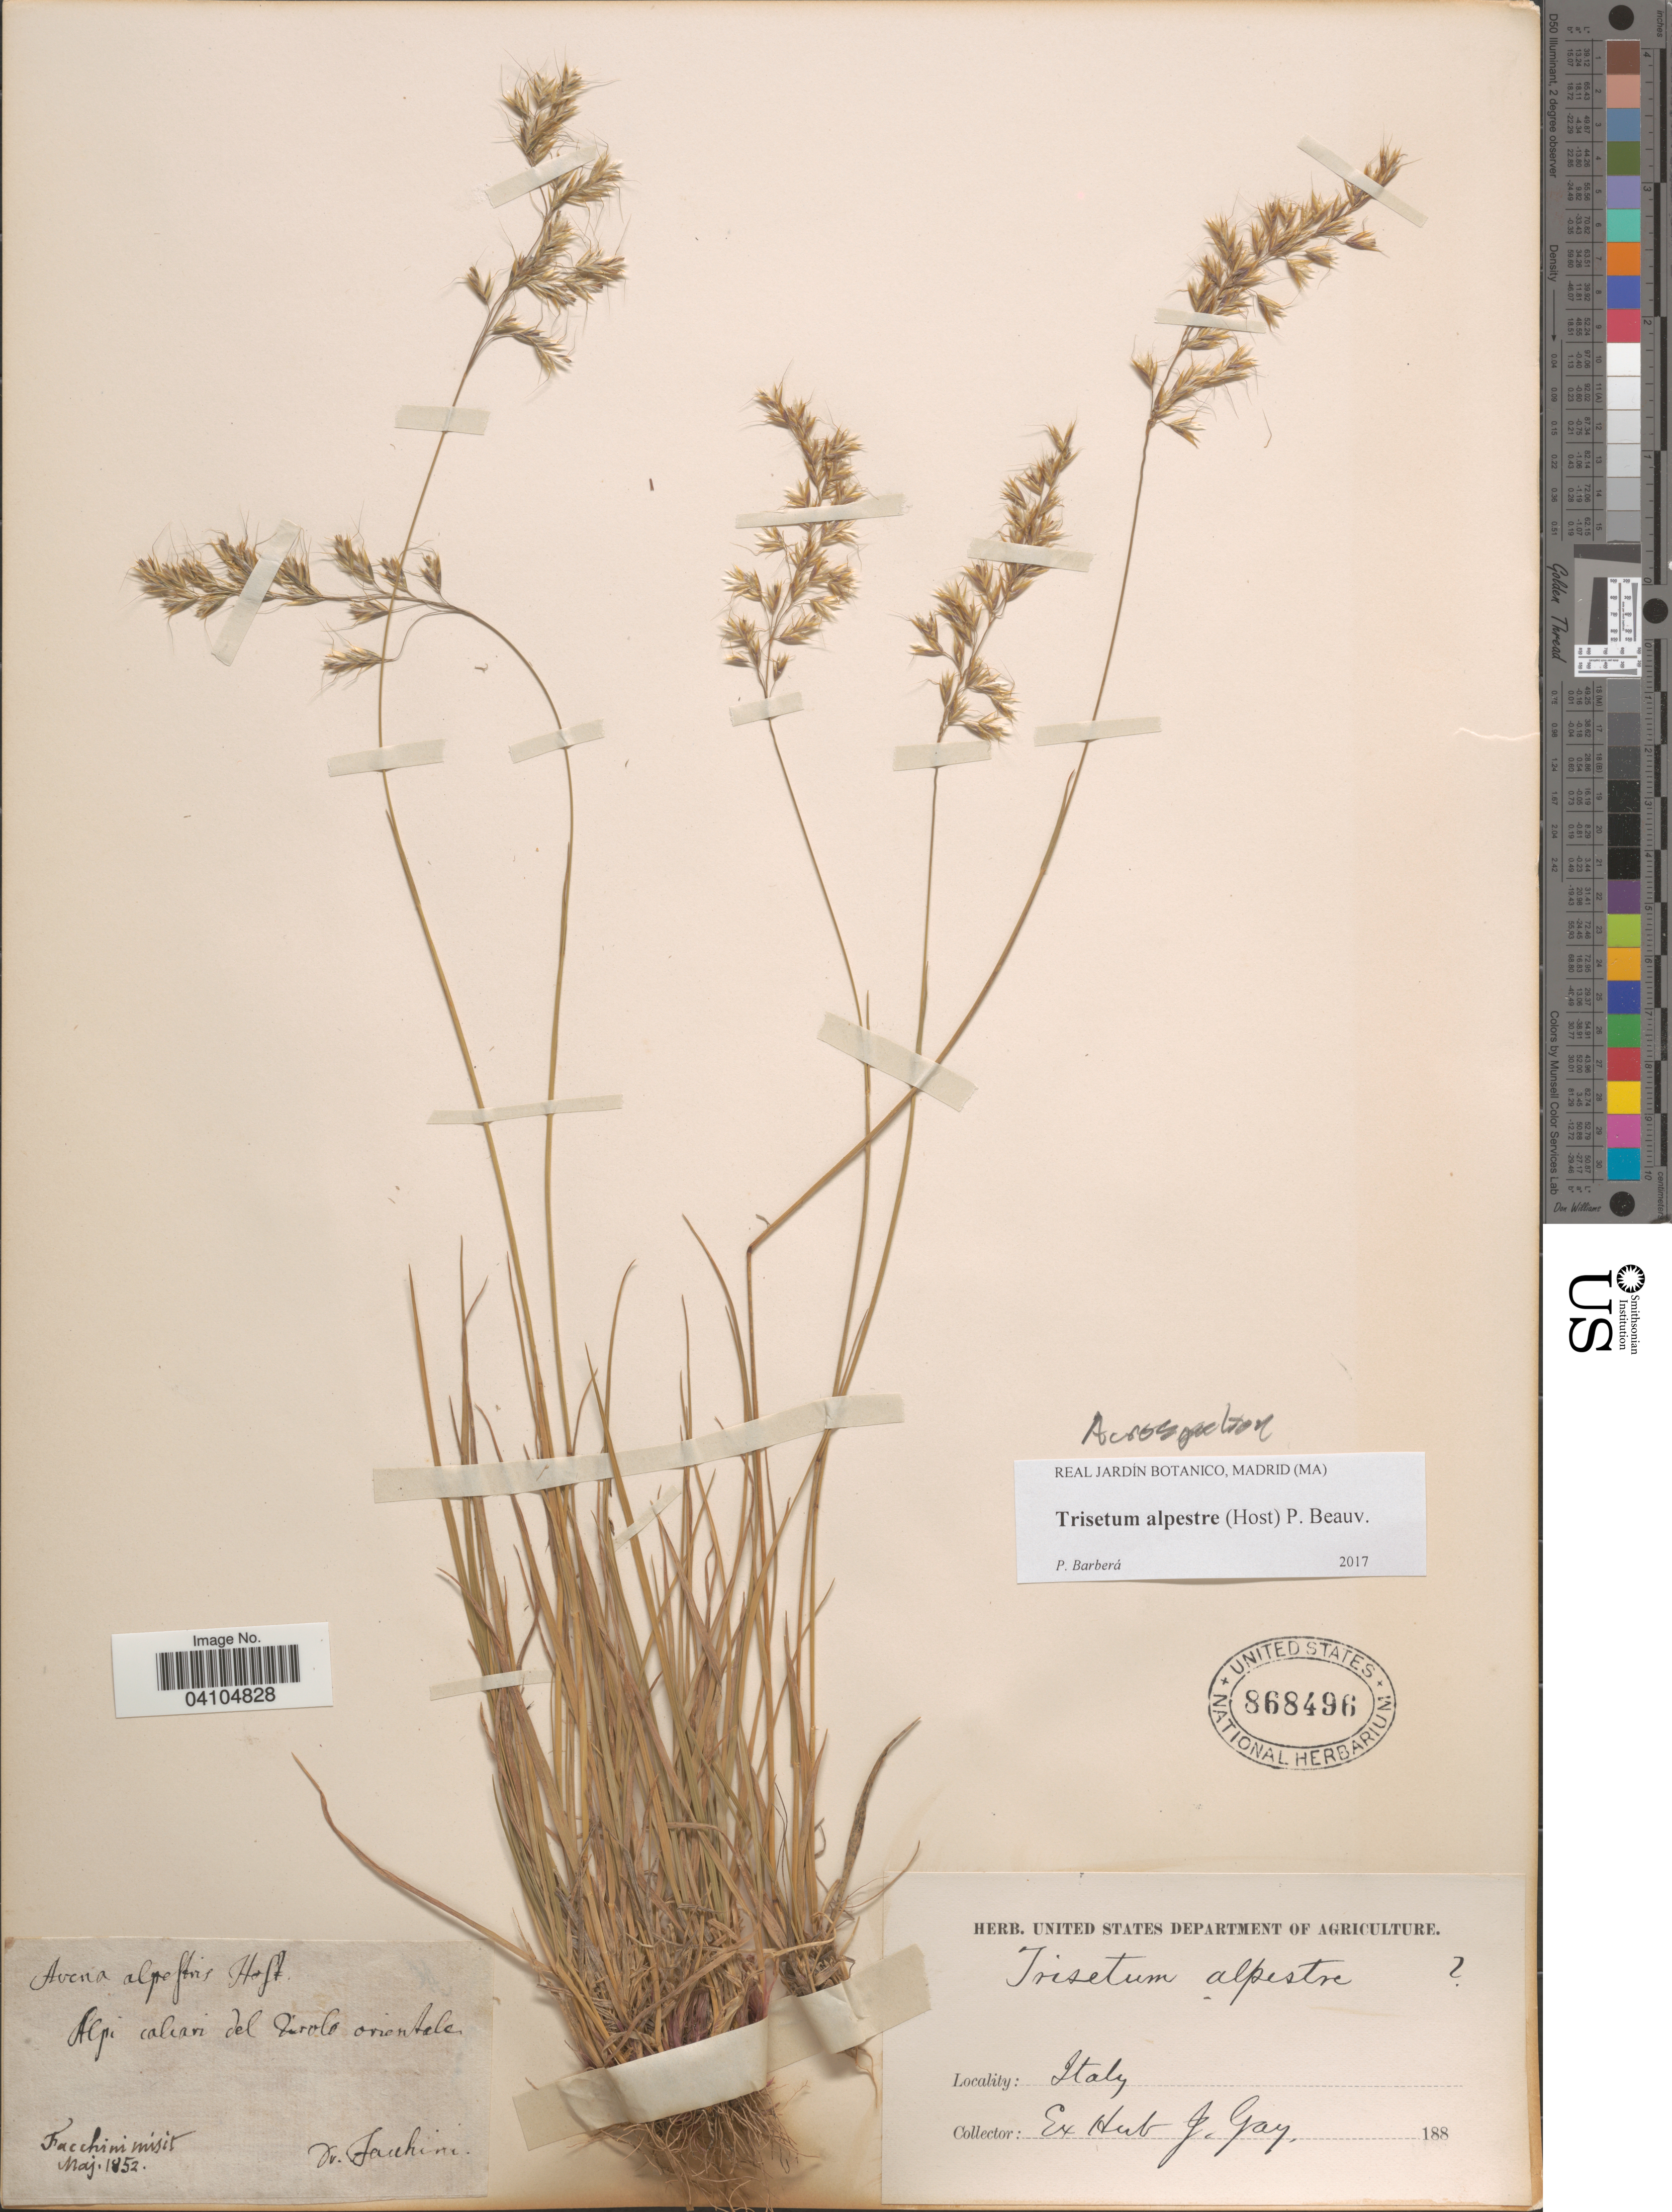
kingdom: Plantae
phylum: Tracheophyta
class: Liliopsida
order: Poales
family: Poaceae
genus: Acrospelion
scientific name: Acrospelion alpestre ined.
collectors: ex Herb. J. Gray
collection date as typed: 188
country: Italy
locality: Alpi calcari del Tirolo orientale.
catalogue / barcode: US 868496